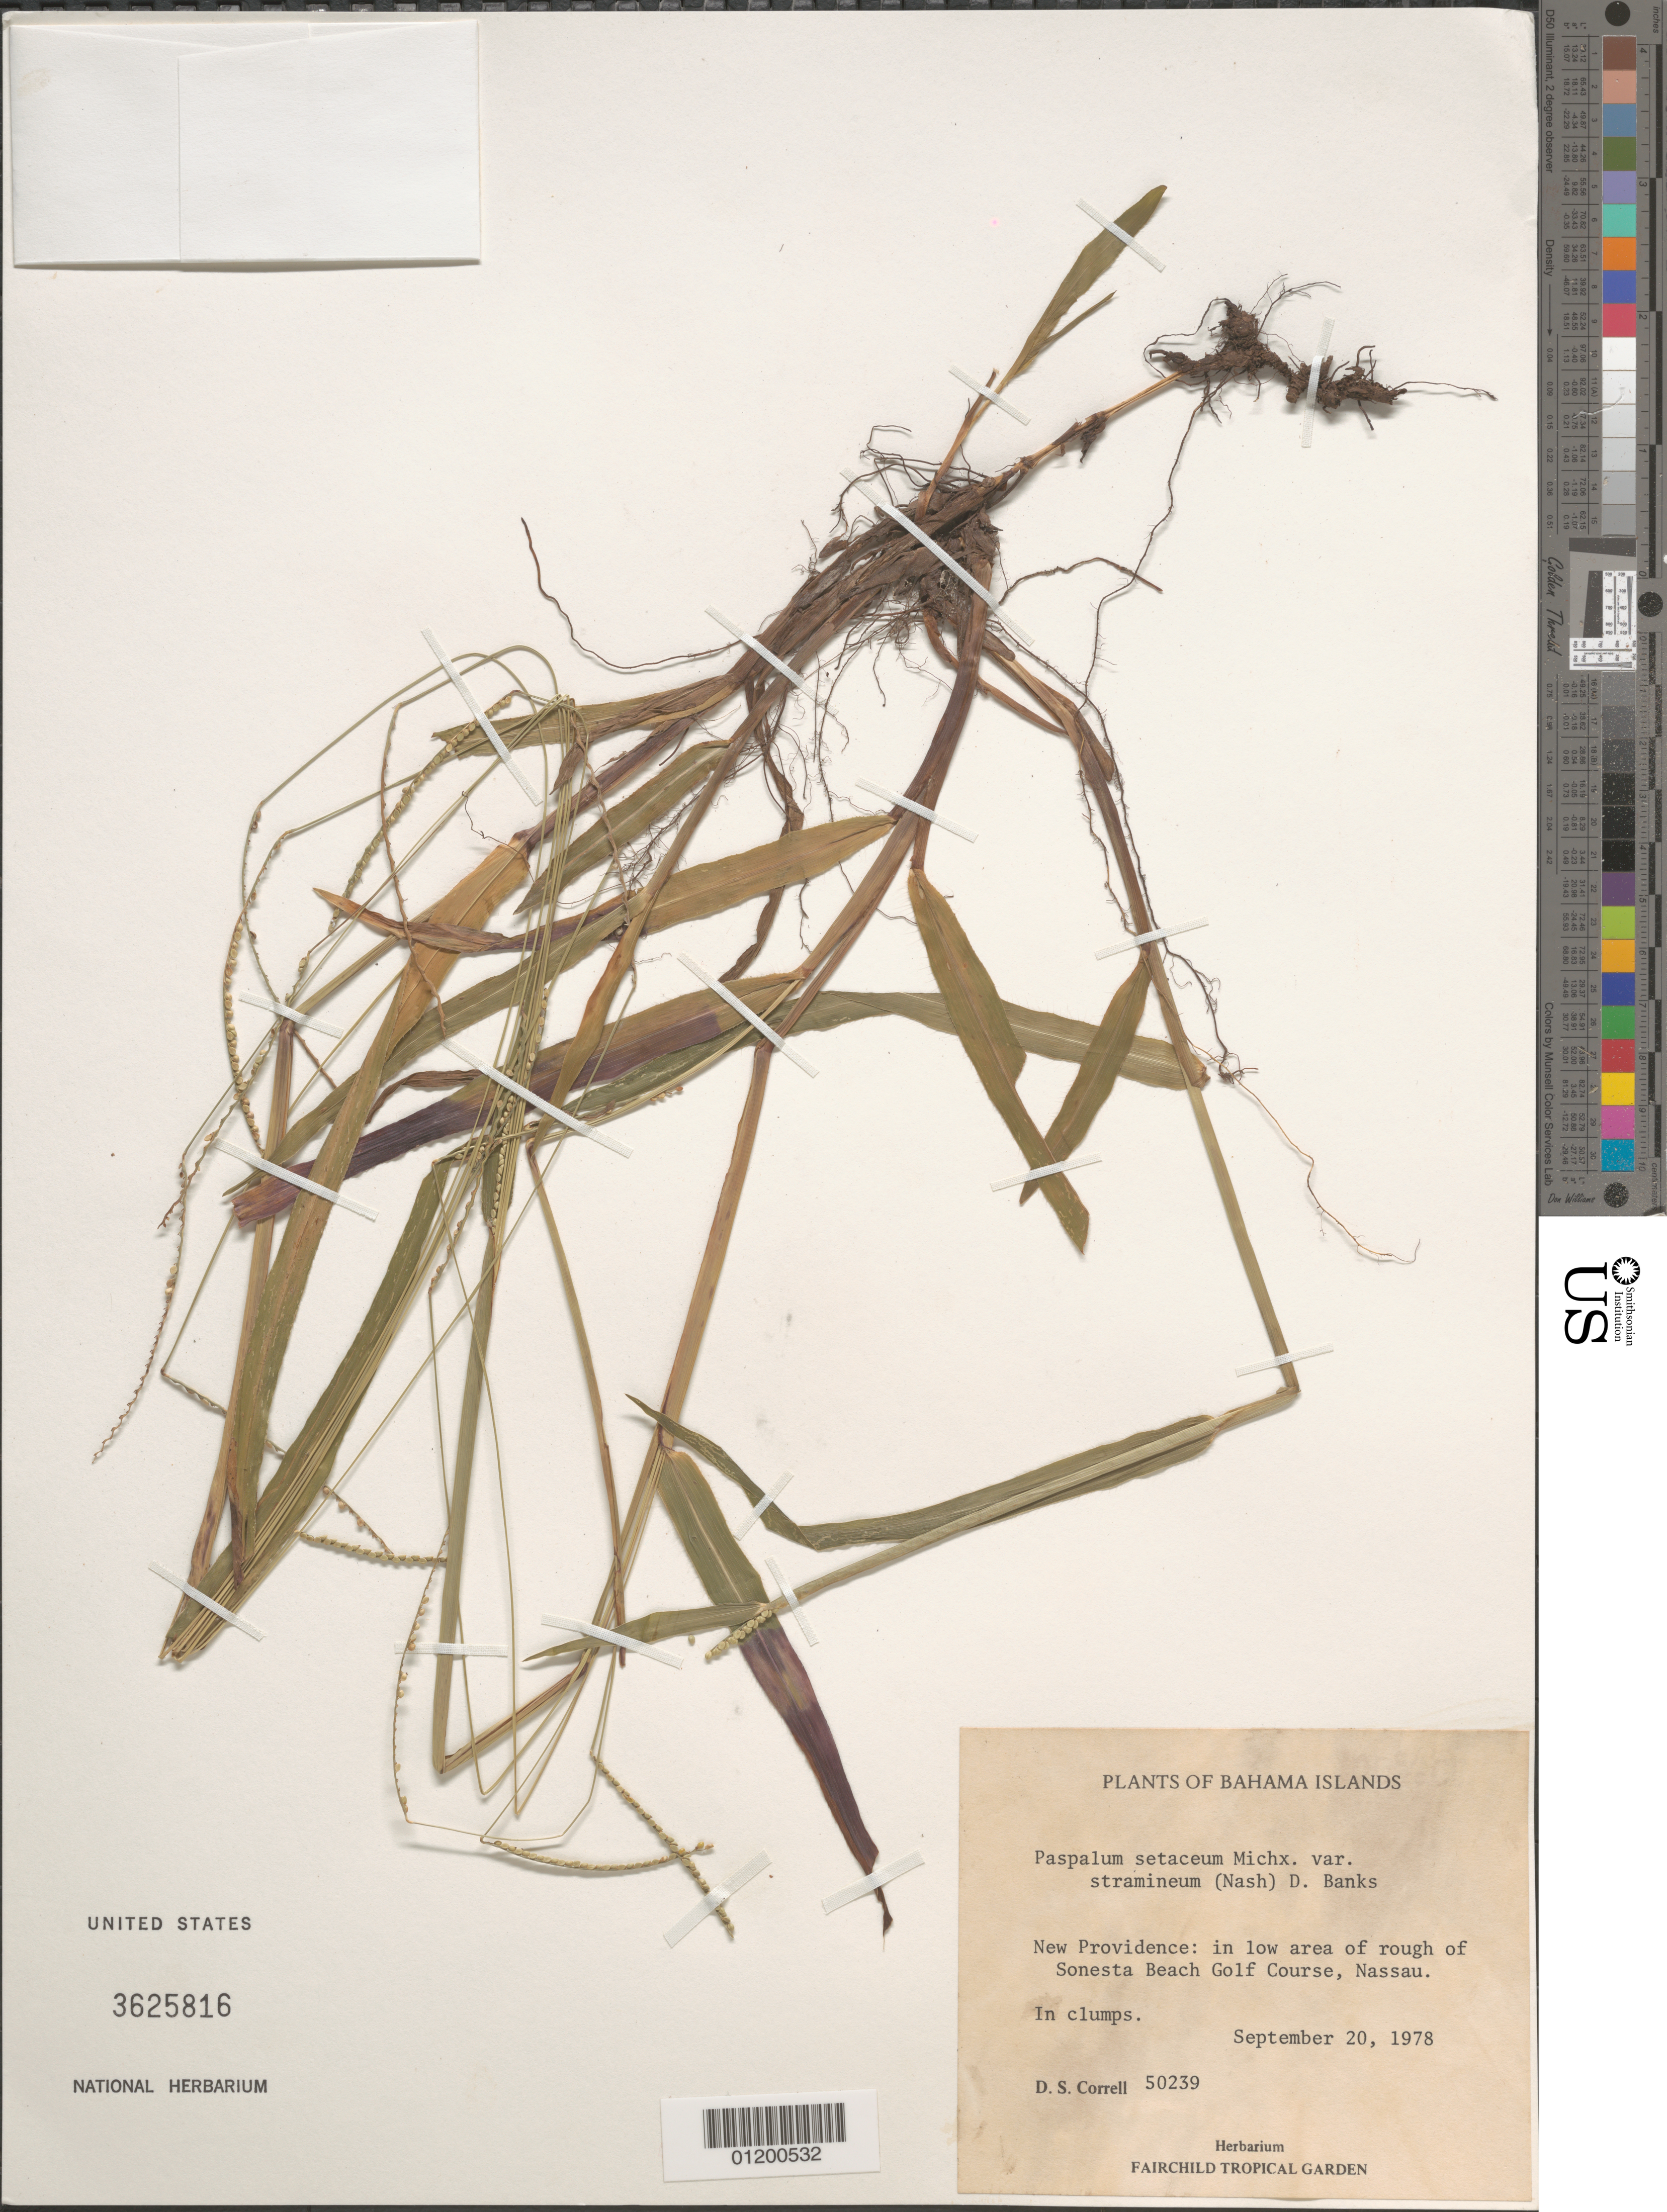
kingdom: Plantae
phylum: Tracheophyta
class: Liliopsida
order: Poales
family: Poaceae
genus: Paspalum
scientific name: Paspalum setaceum var. stramineum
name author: (Nash) D.J. Banks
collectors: D. S. Correll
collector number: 50239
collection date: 1978-09-20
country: Bahamas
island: New Providence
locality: In low area rough of Sonesta Beach Golf Course, Nassau.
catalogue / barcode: US 3625816